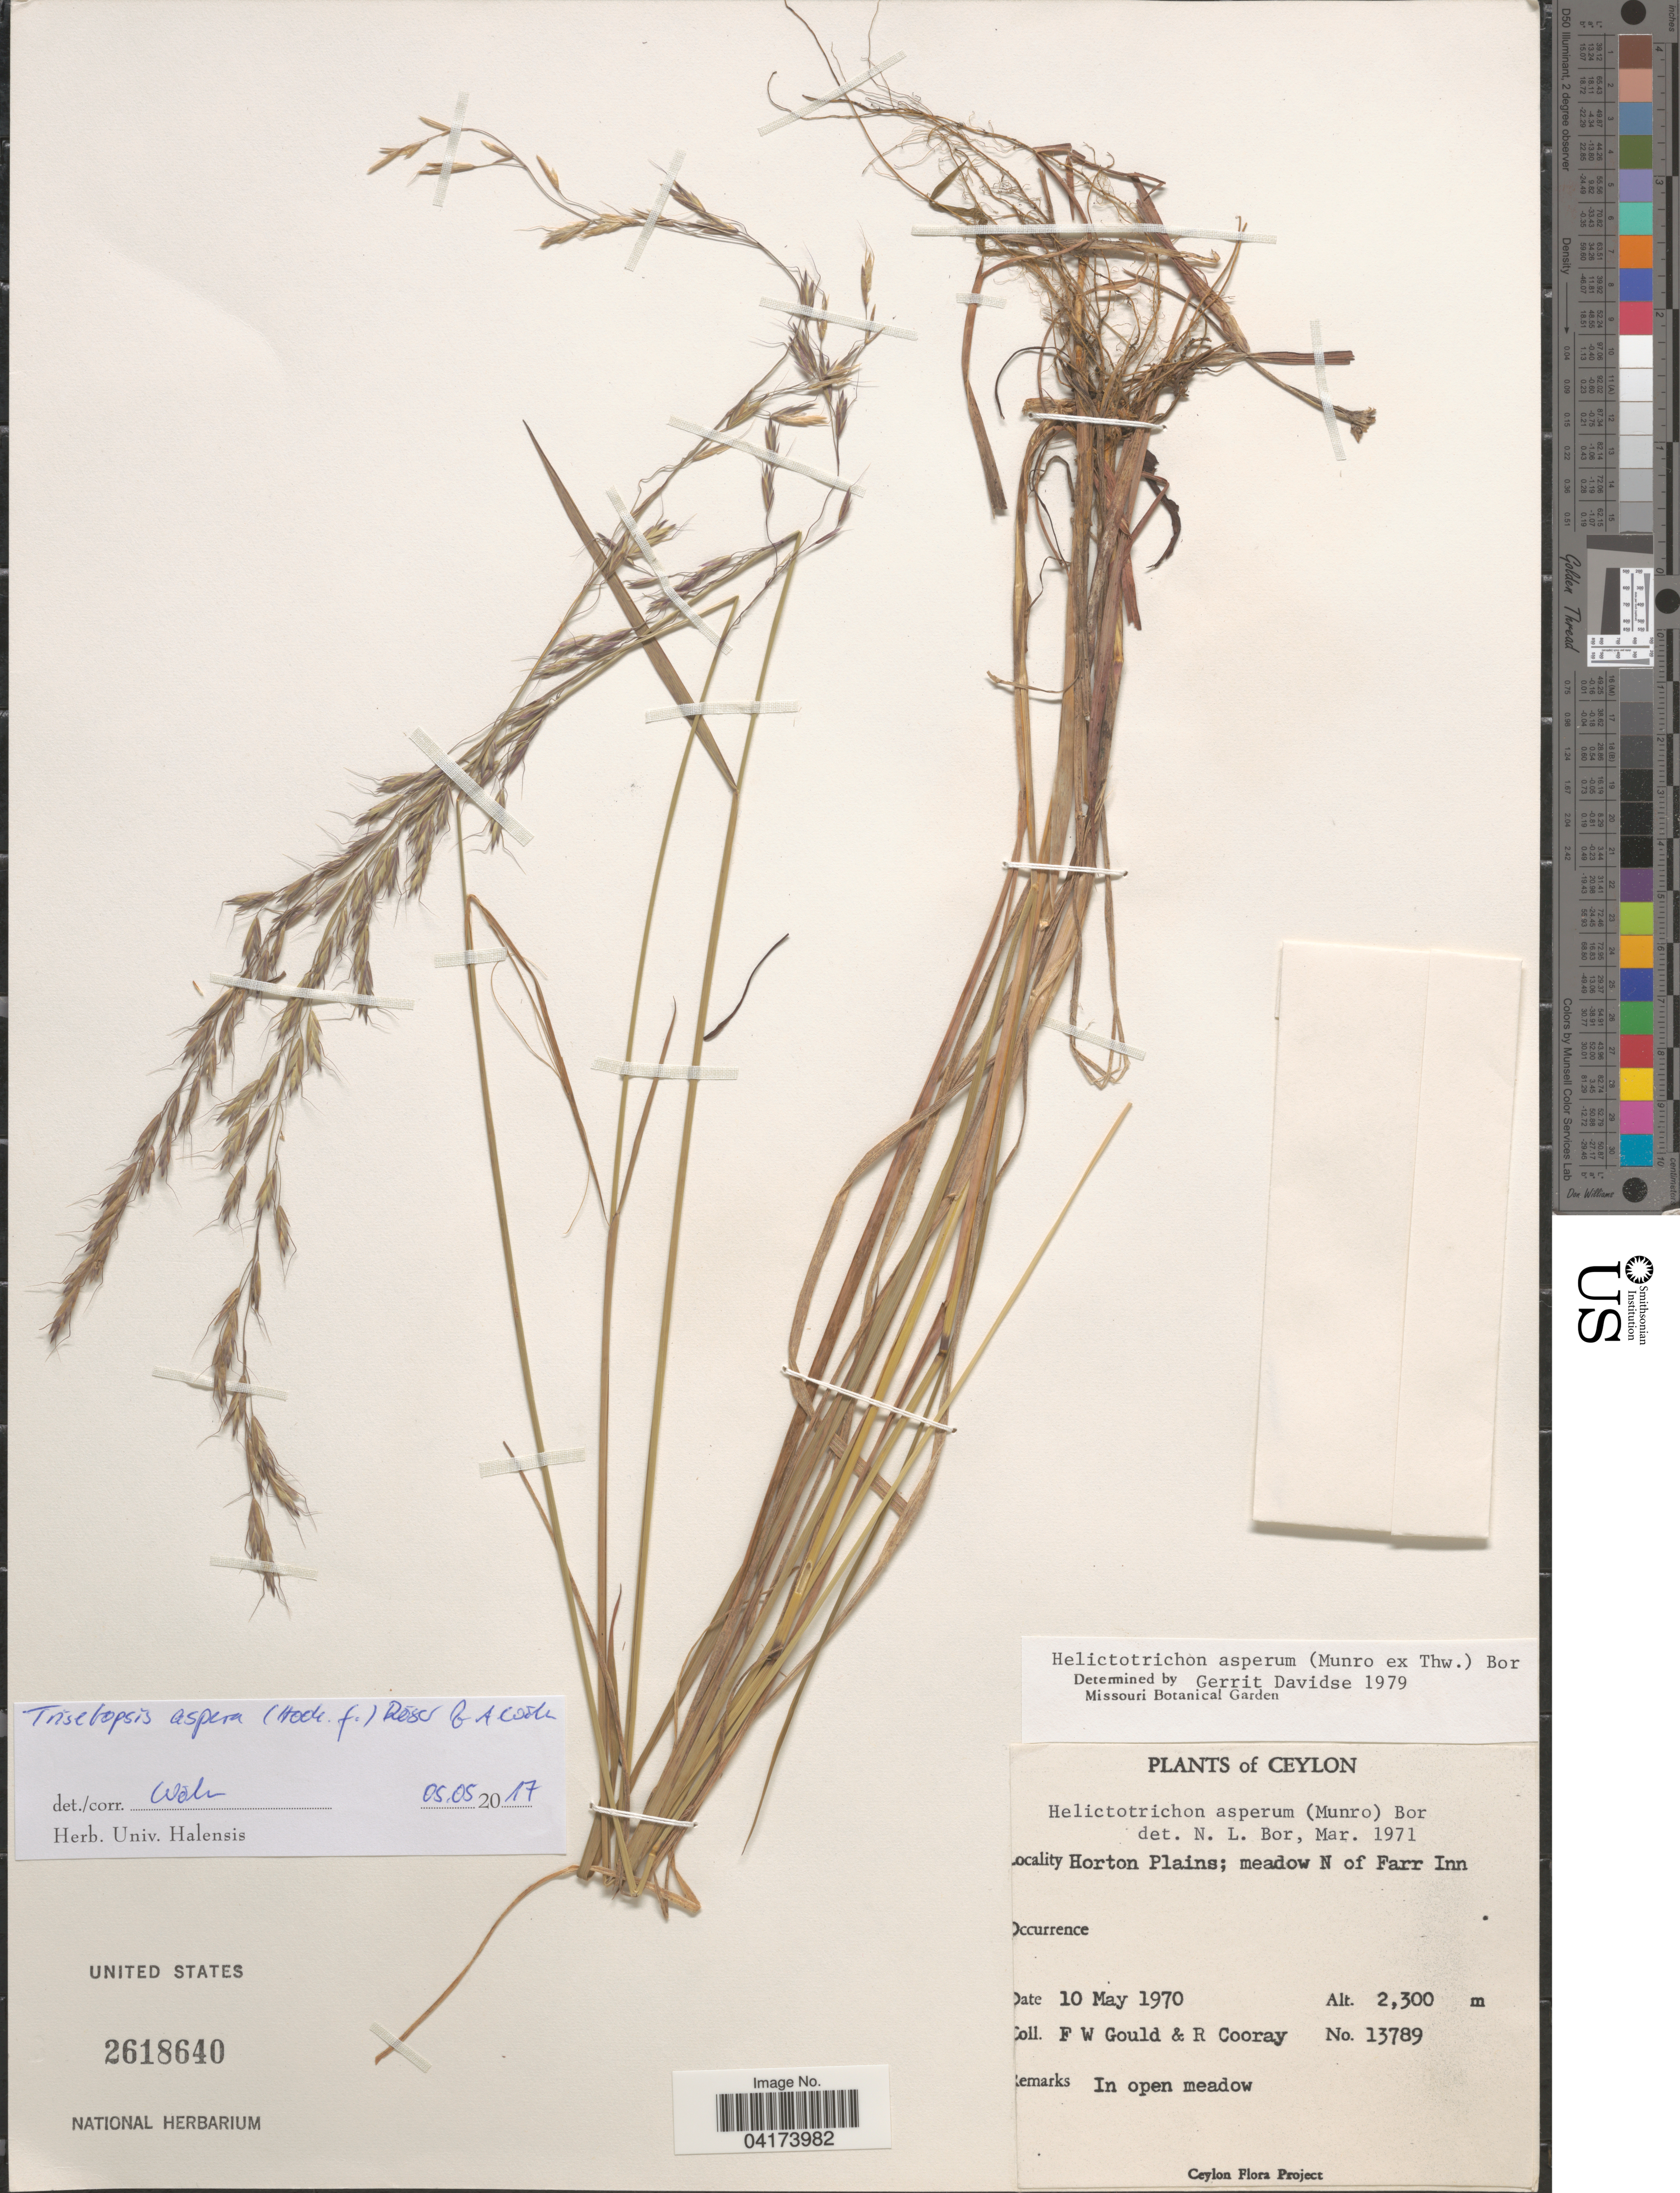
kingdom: Plantae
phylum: Tracheophyta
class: Liliopsida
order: Poales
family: Poaceae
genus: Trisetopsis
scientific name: Trisetopsis aspera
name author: (Thwaites ex Munro) Röser & Wölk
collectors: F. W. Gould & R. Cooray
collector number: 13789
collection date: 1970-05-10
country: Sri Lanka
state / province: Central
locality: Ceylon. Horton Plains; meadow N of Farr Inn.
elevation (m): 2300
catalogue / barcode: US 2618640